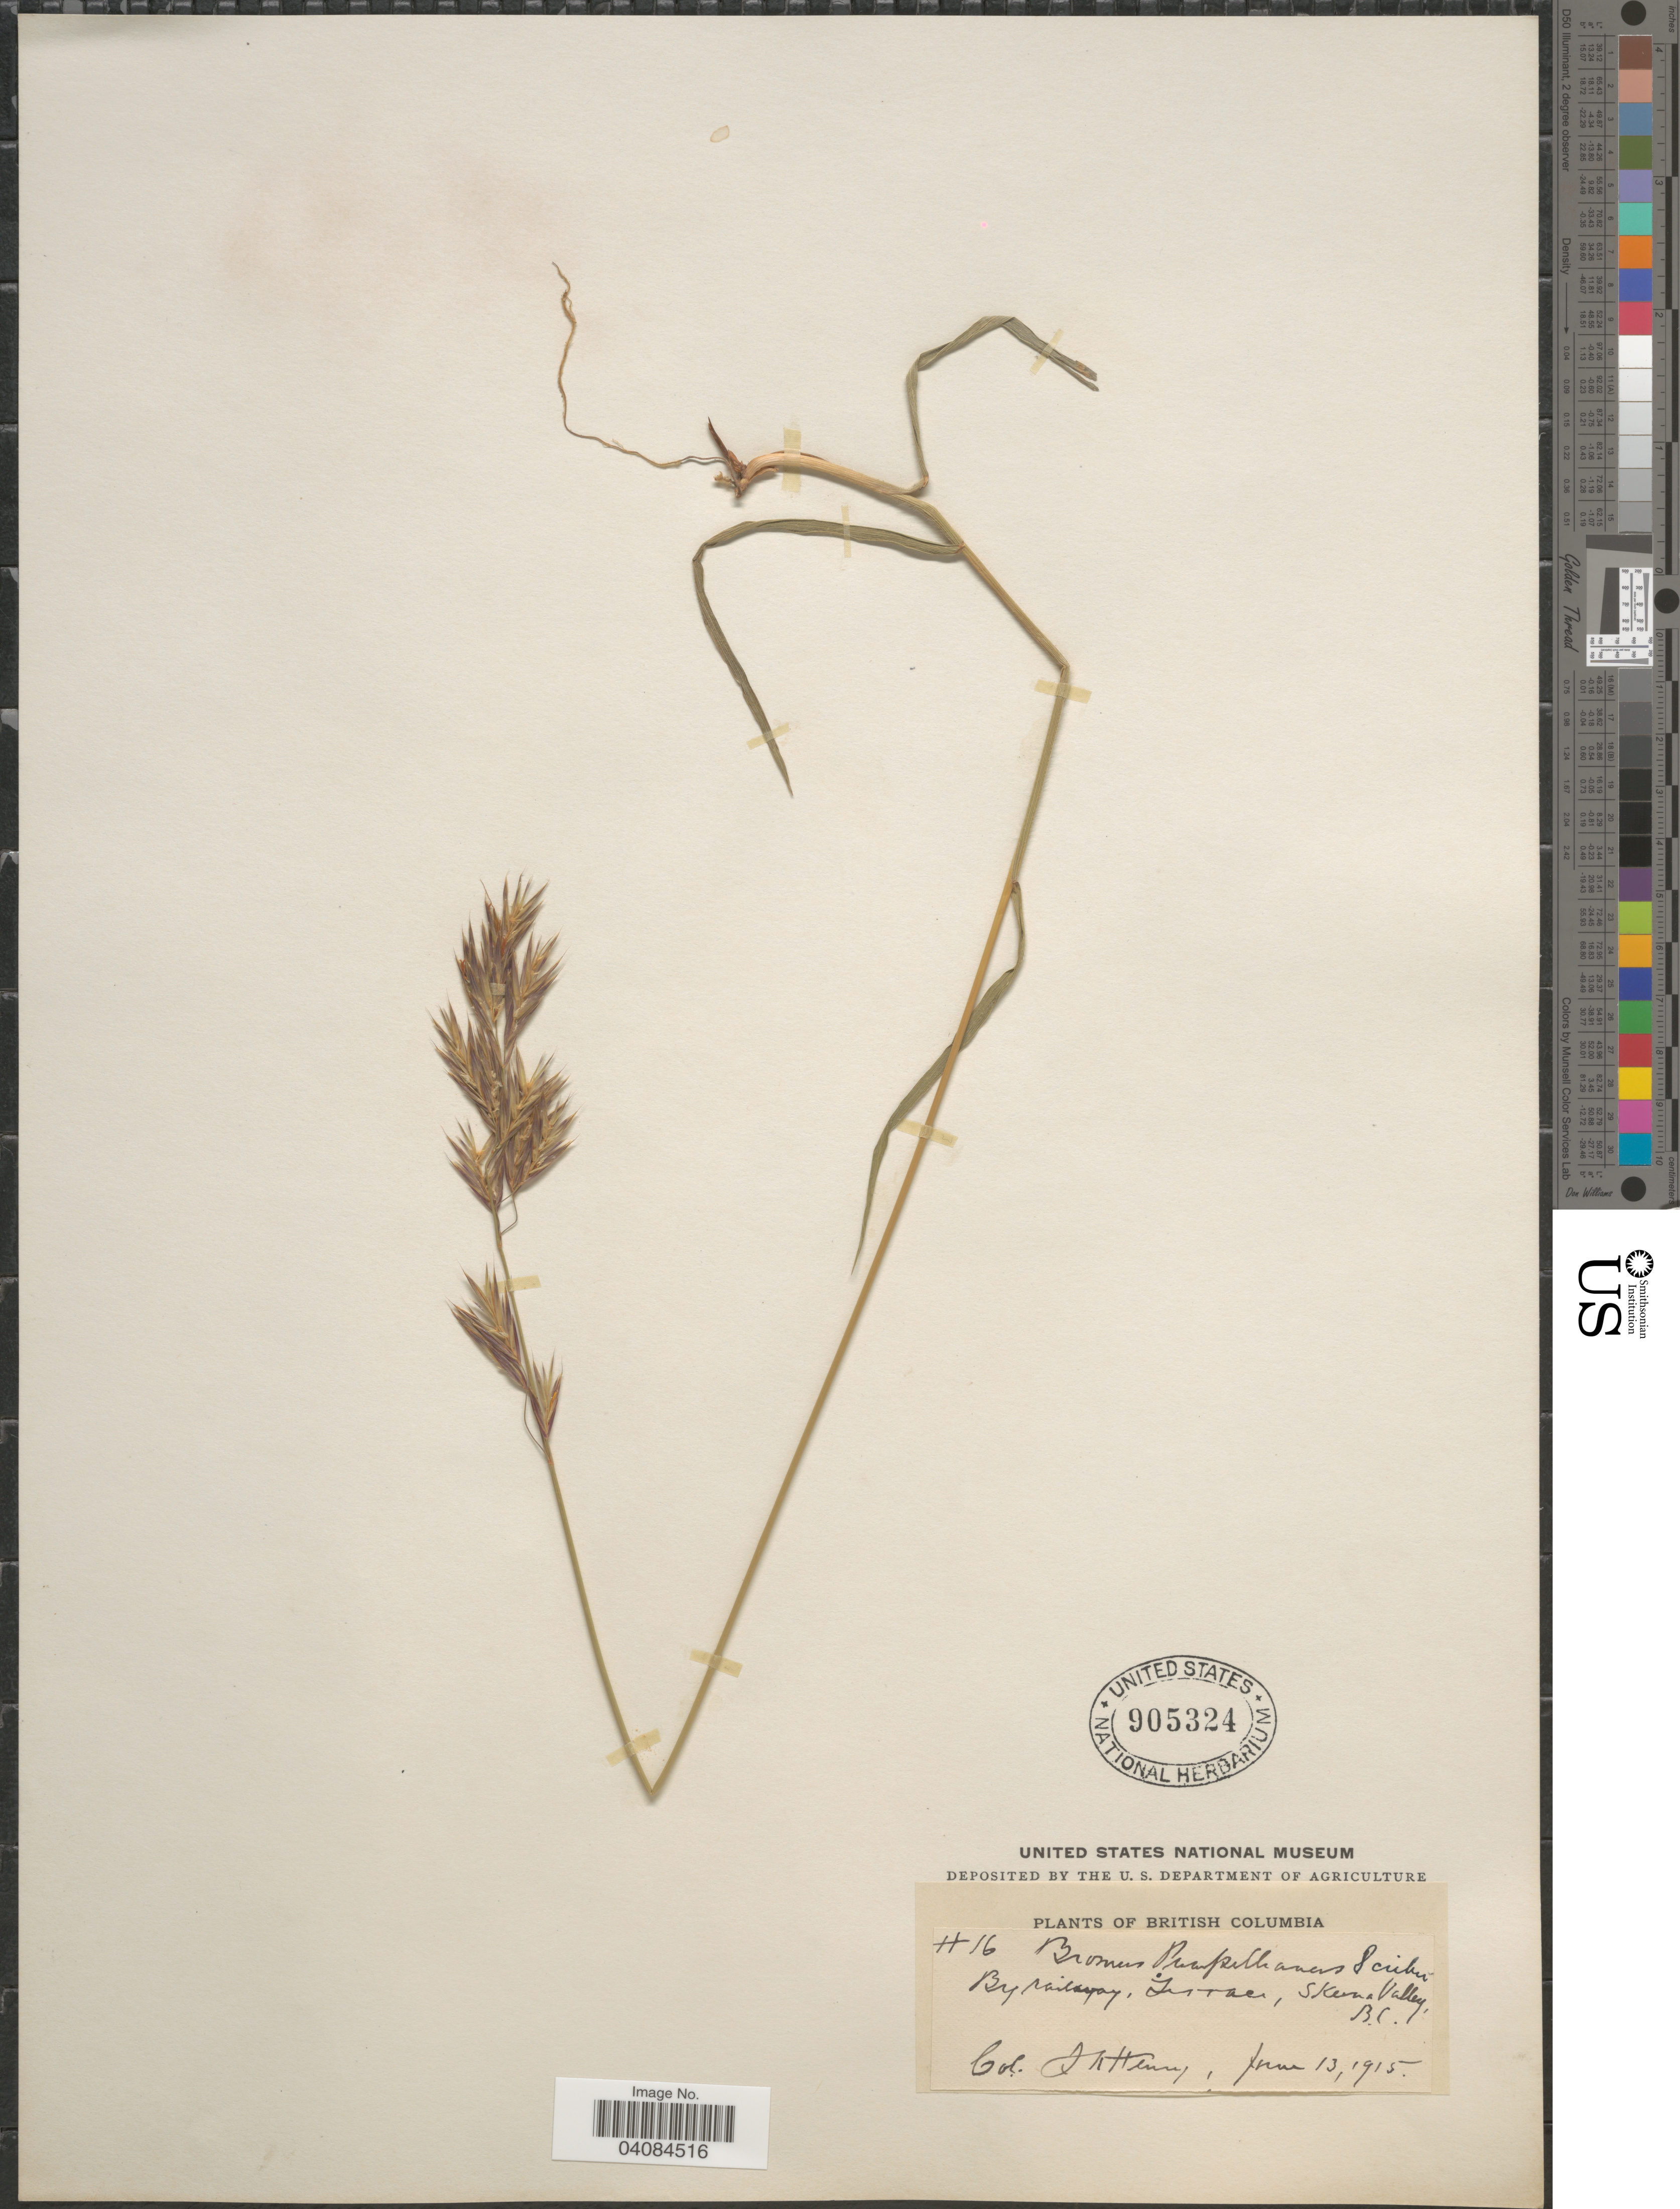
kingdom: Plantae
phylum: Tracheophyta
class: Liliopsida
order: Poales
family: Poaceae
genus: Bromus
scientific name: Bromus pumpellianus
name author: Scribn.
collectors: J. K. Henry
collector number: H16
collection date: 1915-06-13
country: Canada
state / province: British Columbia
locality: By railway, Terrace, Skeena Valley.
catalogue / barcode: US 905324